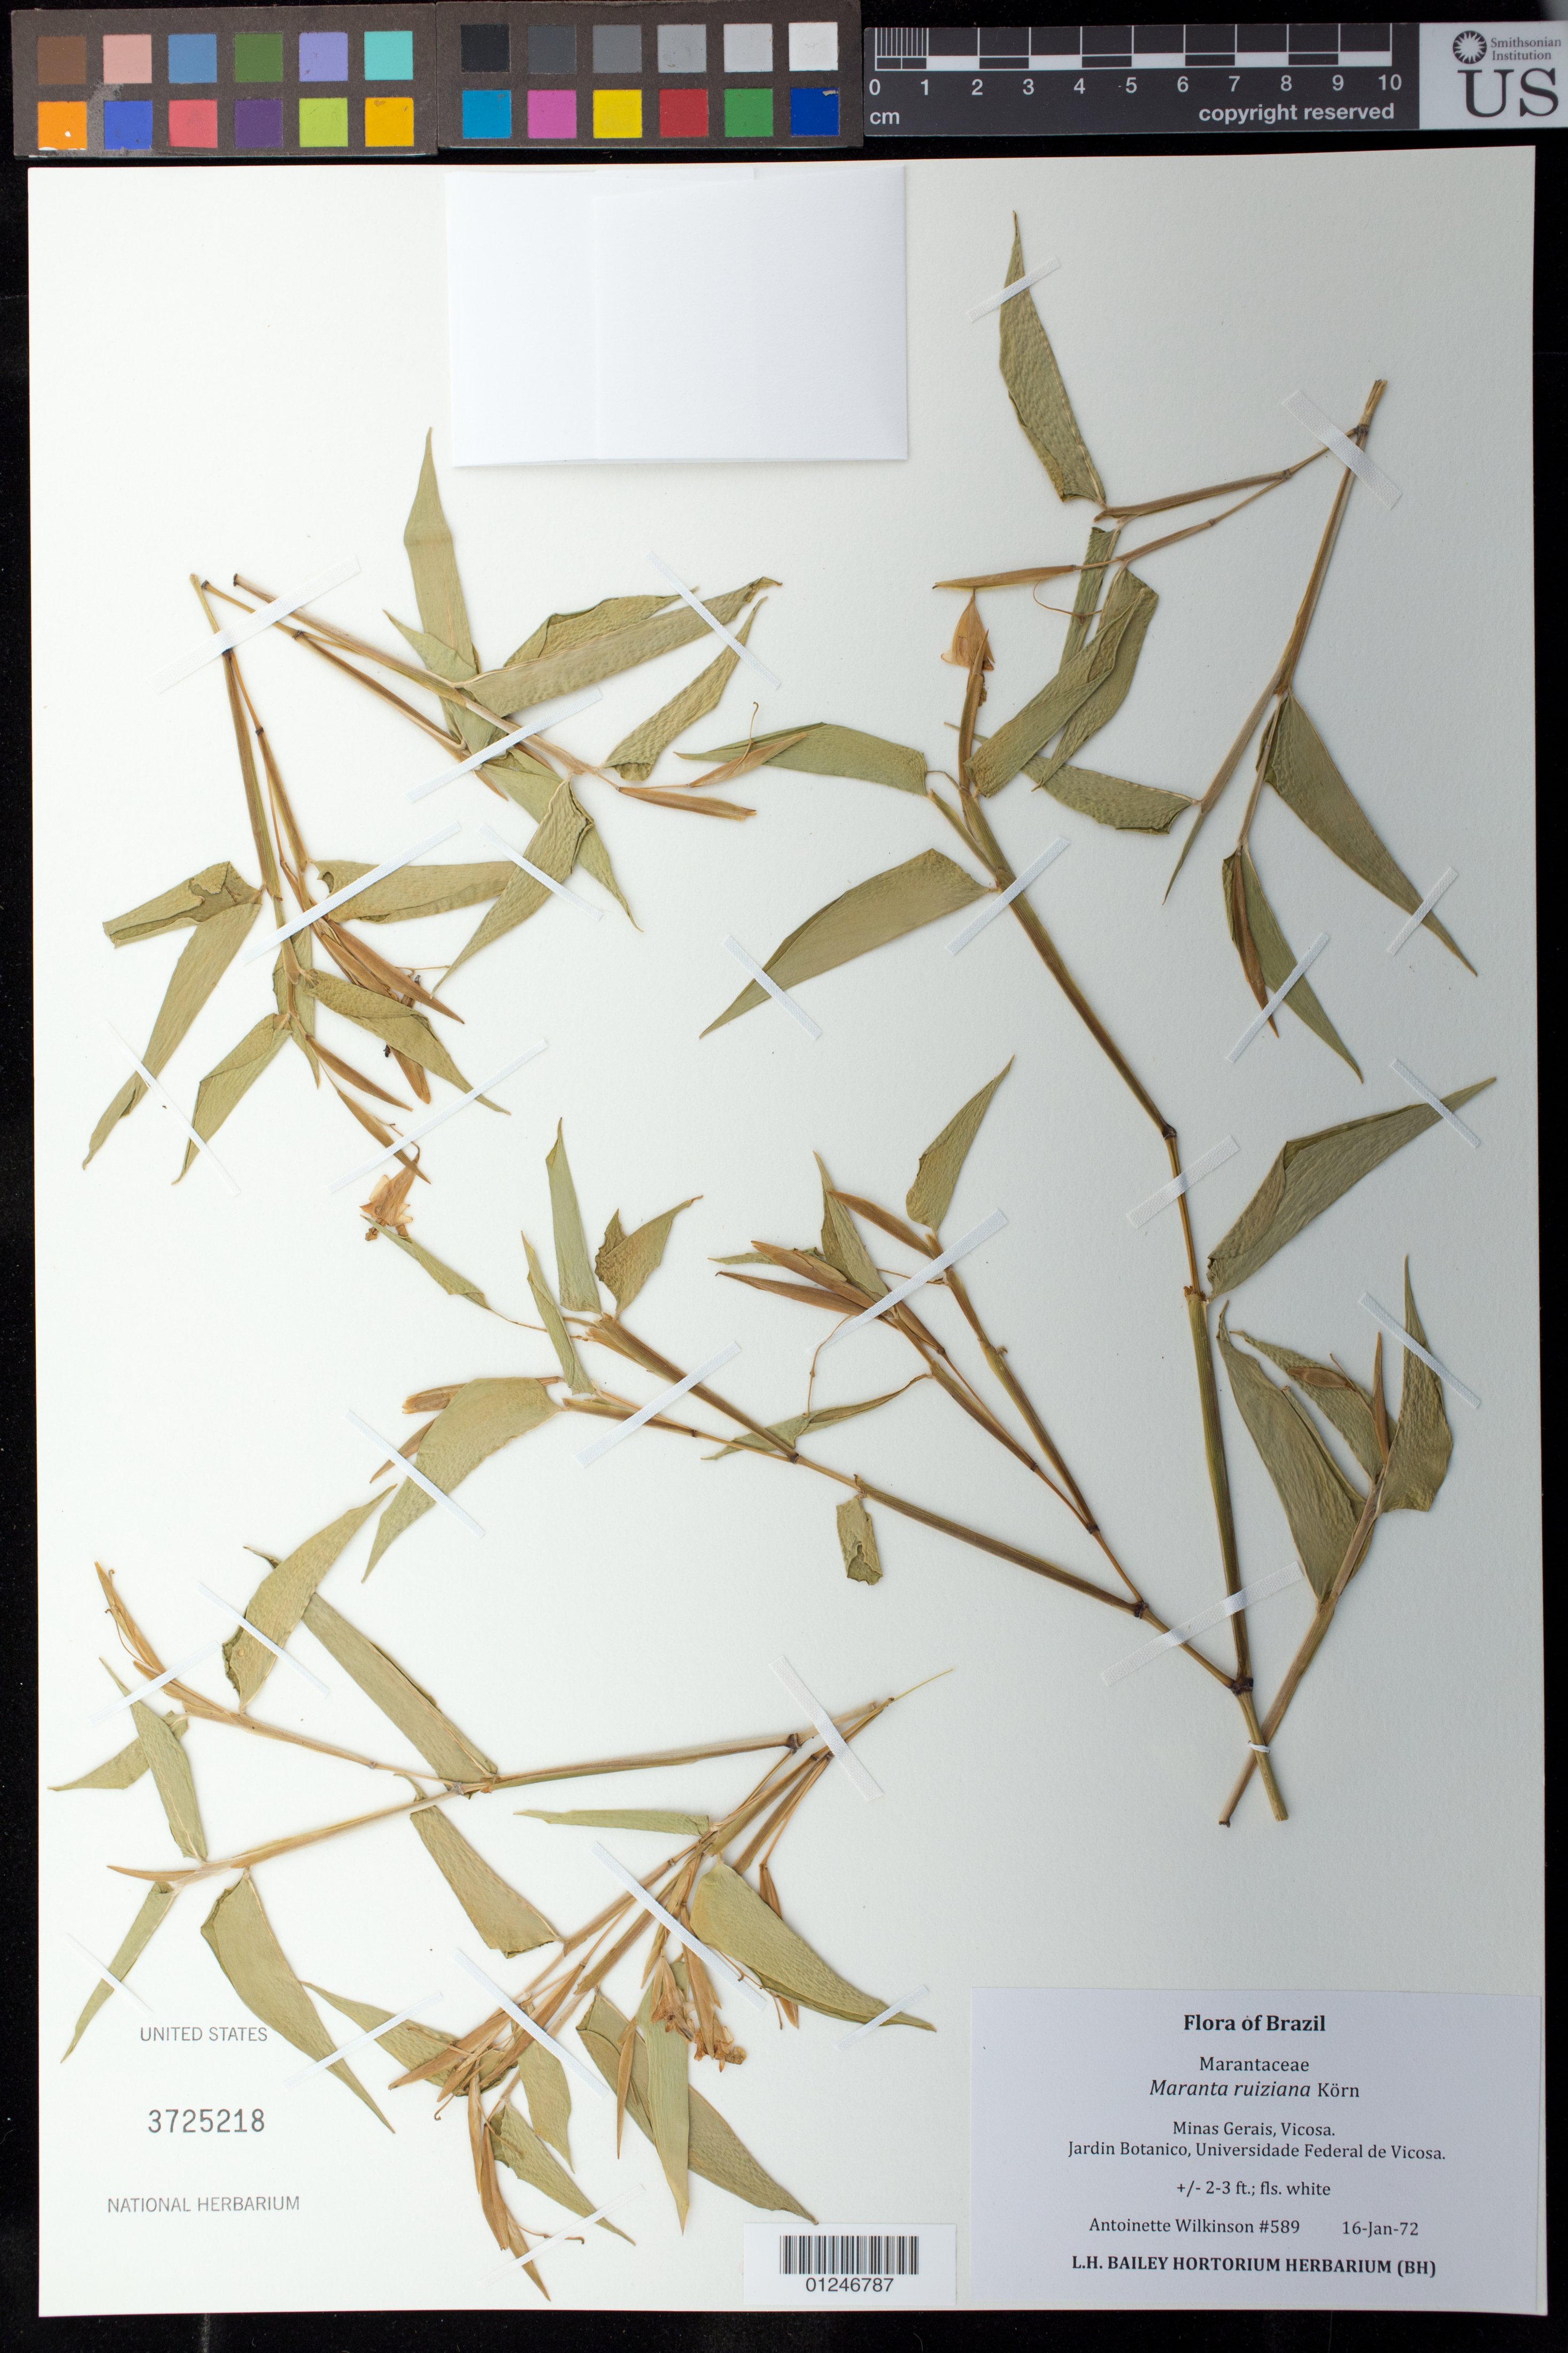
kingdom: Plantae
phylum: Tracheophyta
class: Liliopsida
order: Zingiberales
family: Marantaceae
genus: Maranta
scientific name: Maranta ruiziana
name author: Körn.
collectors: A. Wilkinson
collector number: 589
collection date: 1972-01-16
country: Brazil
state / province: Minas Gerais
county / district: Viçosa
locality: Jardin Botanico, Universidade Federal de Vicosa.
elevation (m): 0.5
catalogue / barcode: US 3725218